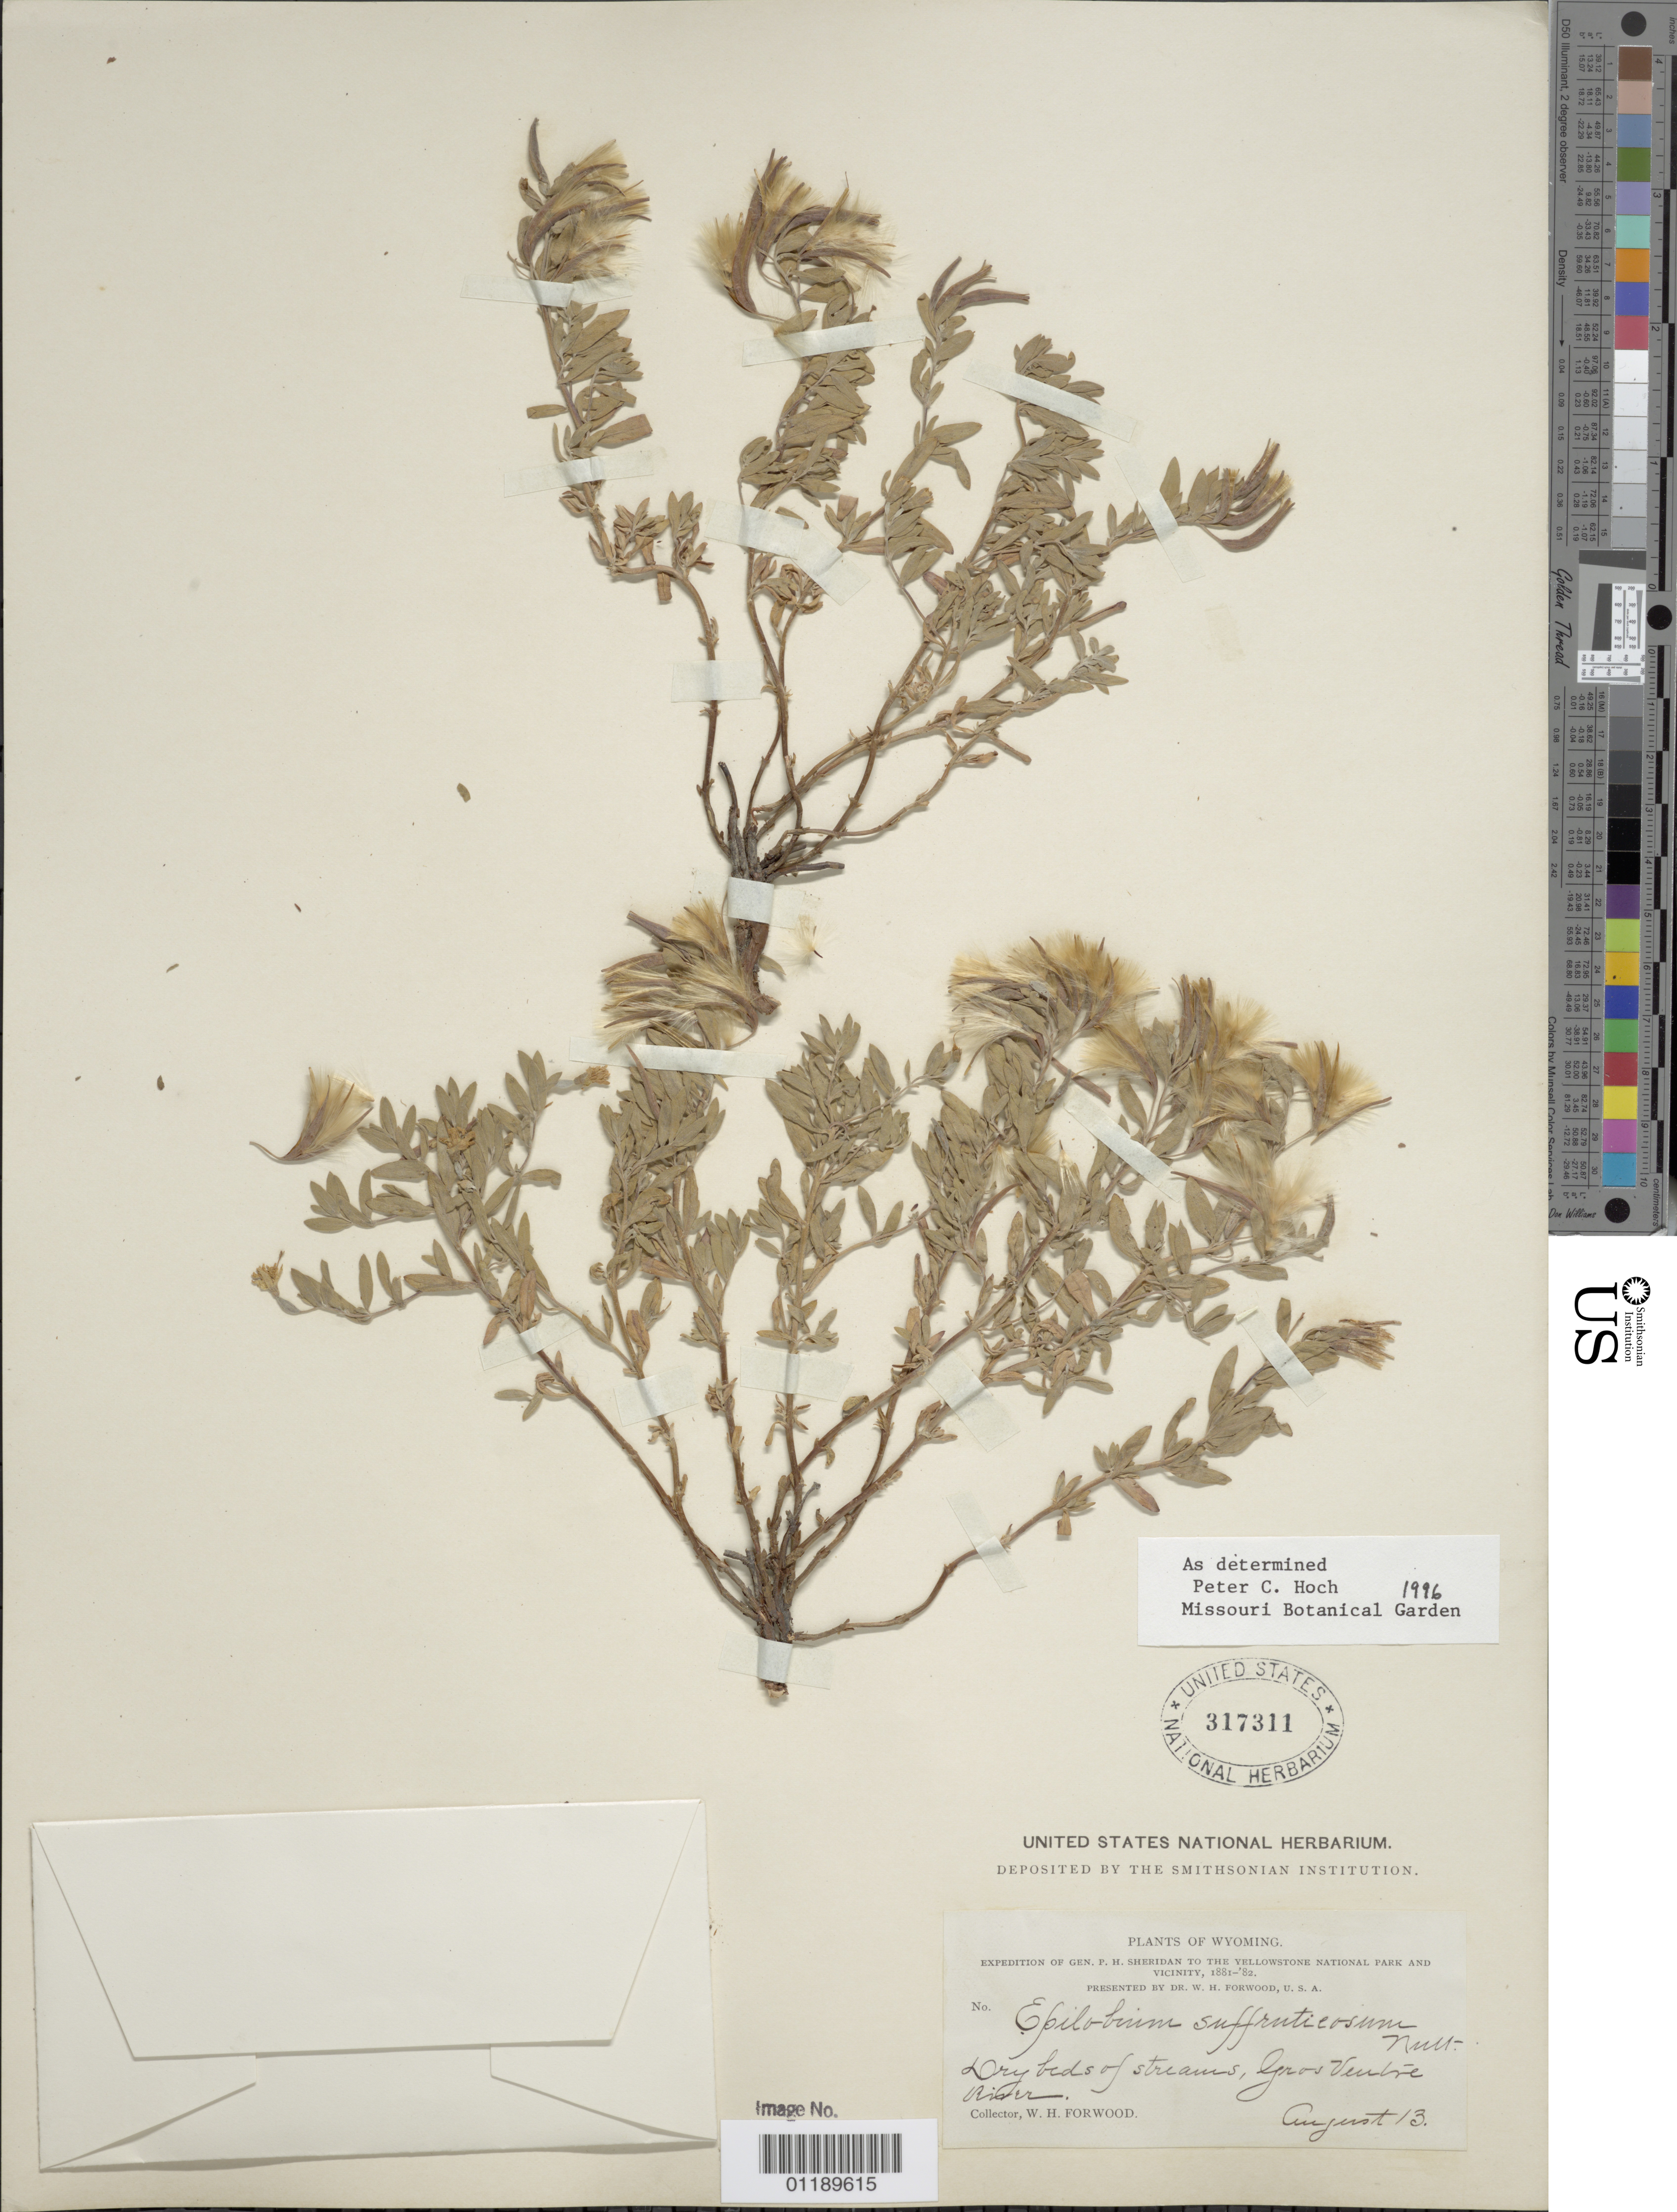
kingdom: Plantae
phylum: Tracheophyta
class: Magnoliopsida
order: Myrtales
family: Onagraceae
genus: Epilobium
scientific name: Epilobium suffruticosum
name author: Nutt. ex Torr. & A. Gray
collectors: W. Forwood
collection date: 1881-08-13 or 1882-08-13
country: United States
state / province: Wyoming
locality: Dry beds of streams, Gros Ventre River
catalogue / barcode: US 317311